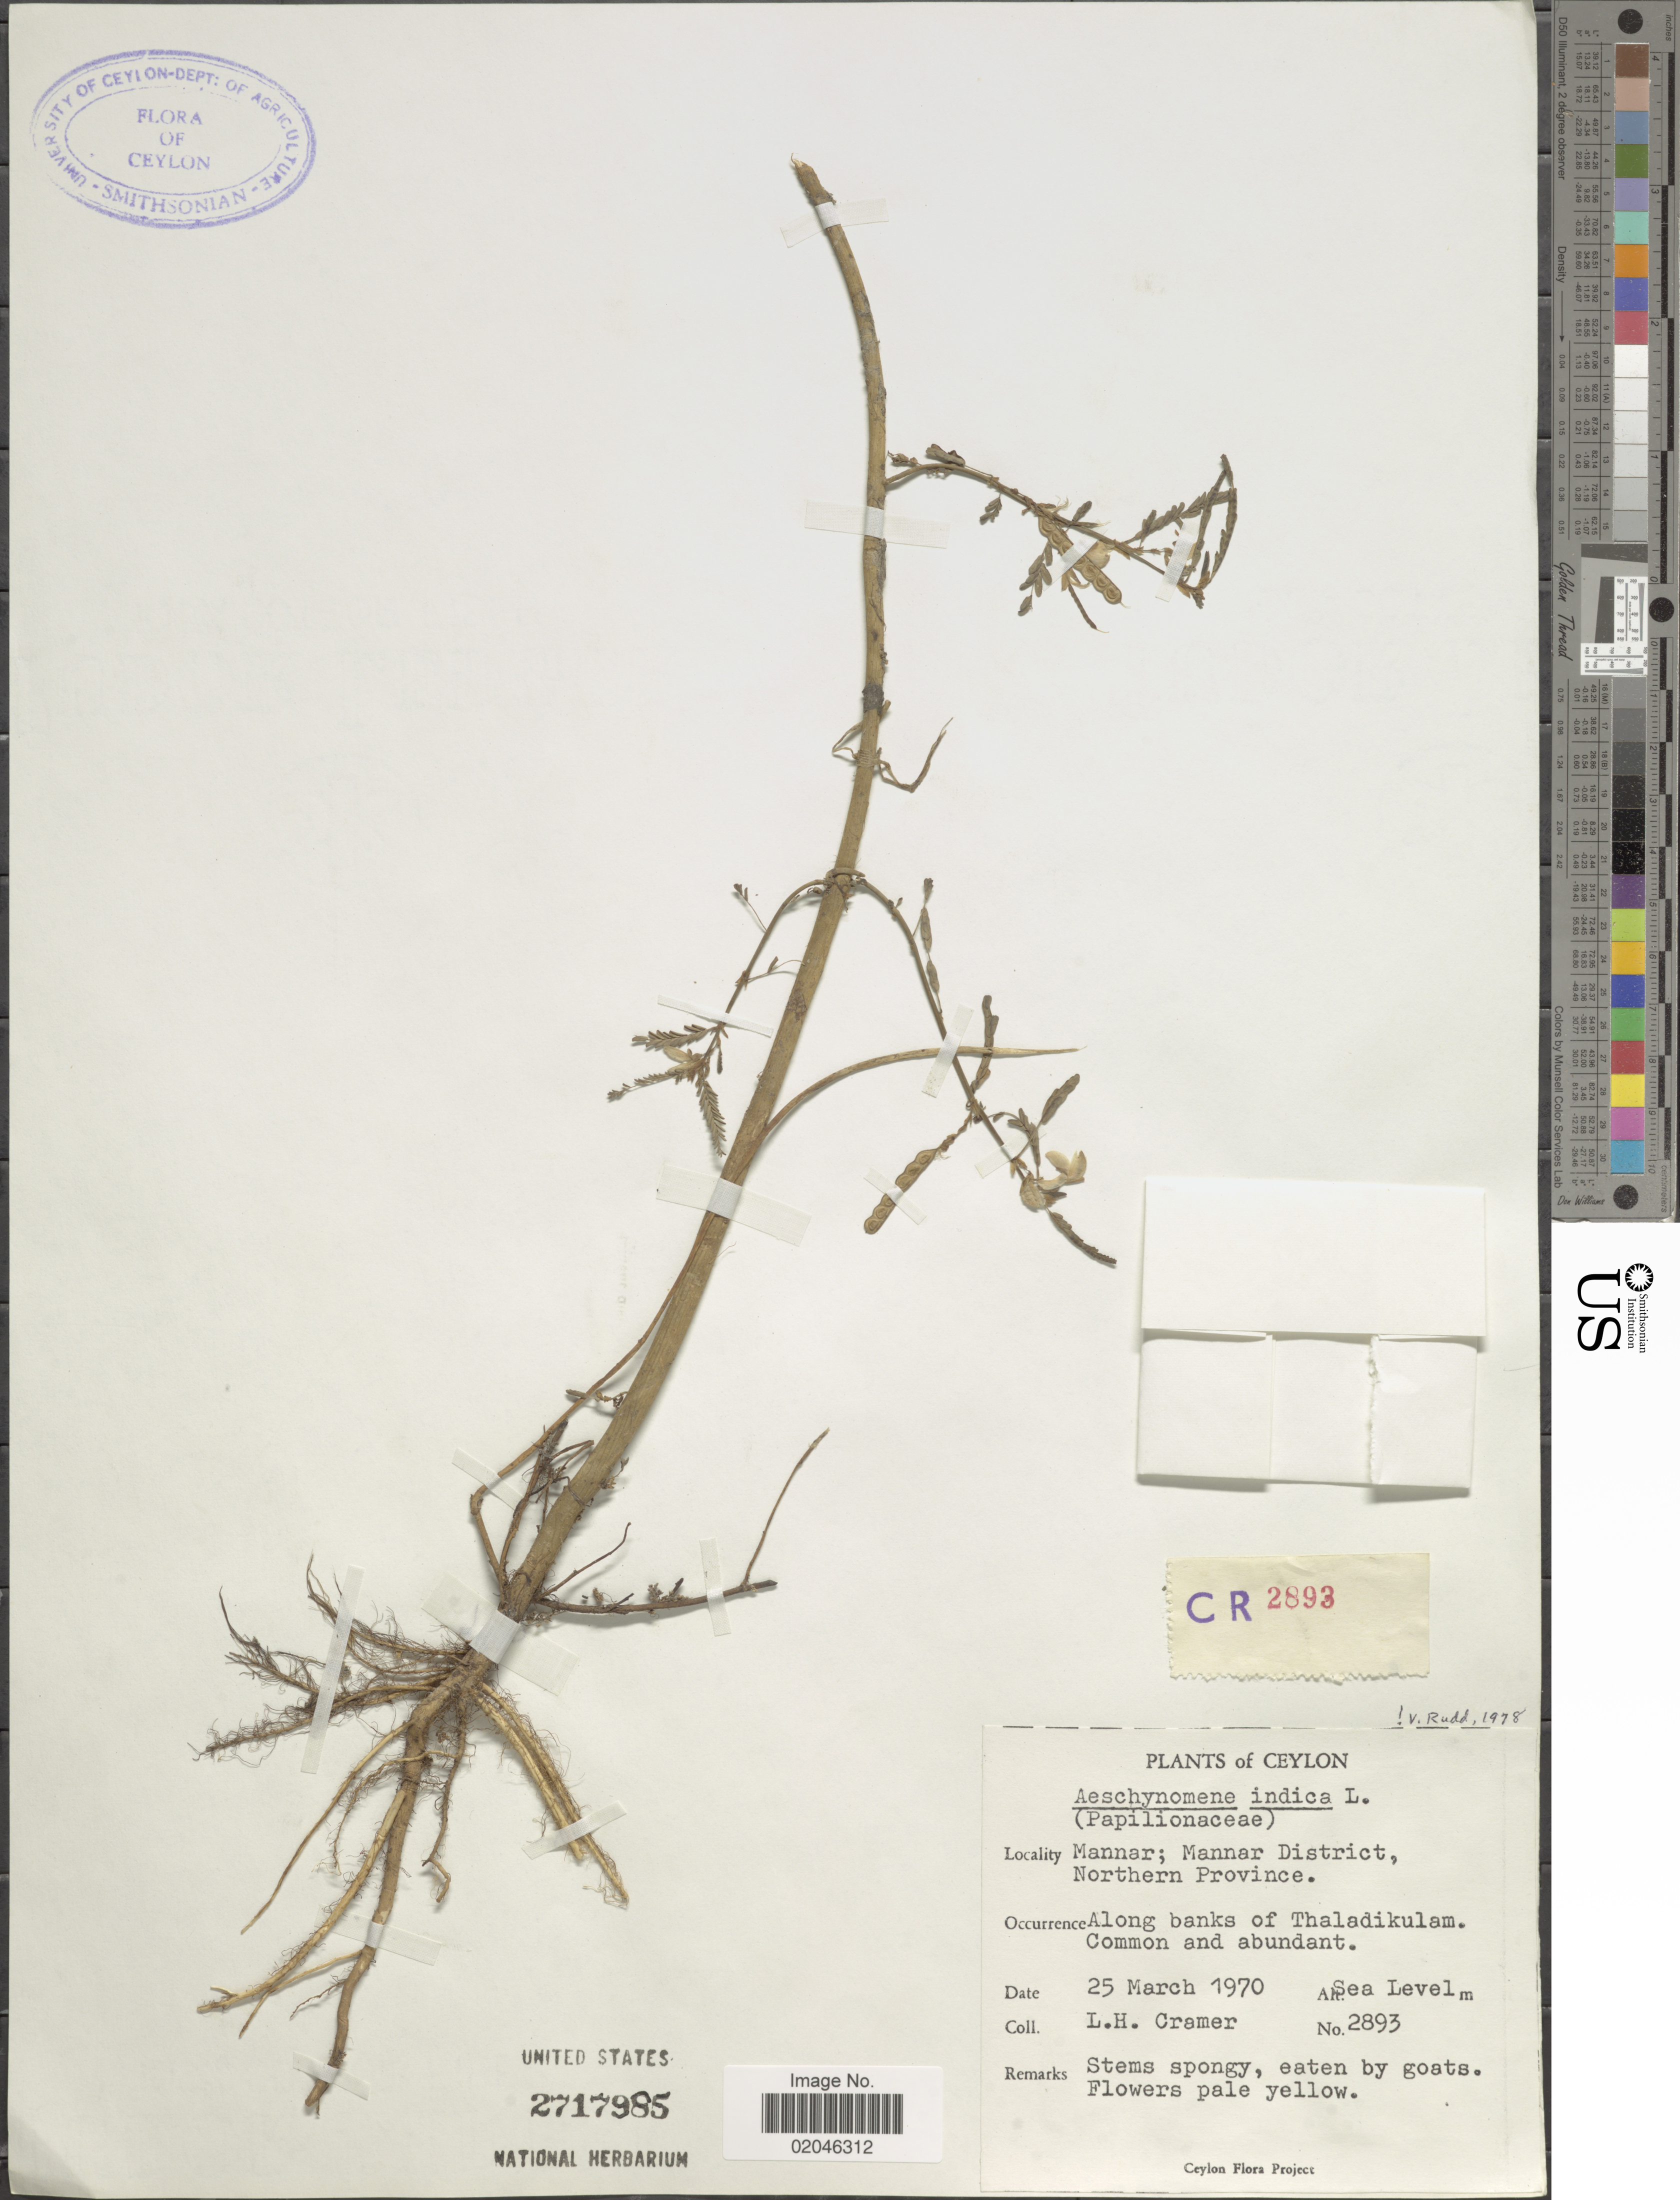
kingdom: Plantae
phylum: Tracheophyta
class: Magnoliopsida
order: Fabales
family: Fabaceae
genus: Aeschynomene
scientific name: Aeschynomene indica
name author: L.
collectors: L. H. Cramer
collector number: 2893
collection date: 1970-03-25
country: Sri Lanka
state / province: Northern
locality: Ceylon, Mannar: Mannar District, along banks of Thaladikulam.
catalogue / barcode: US 2717985